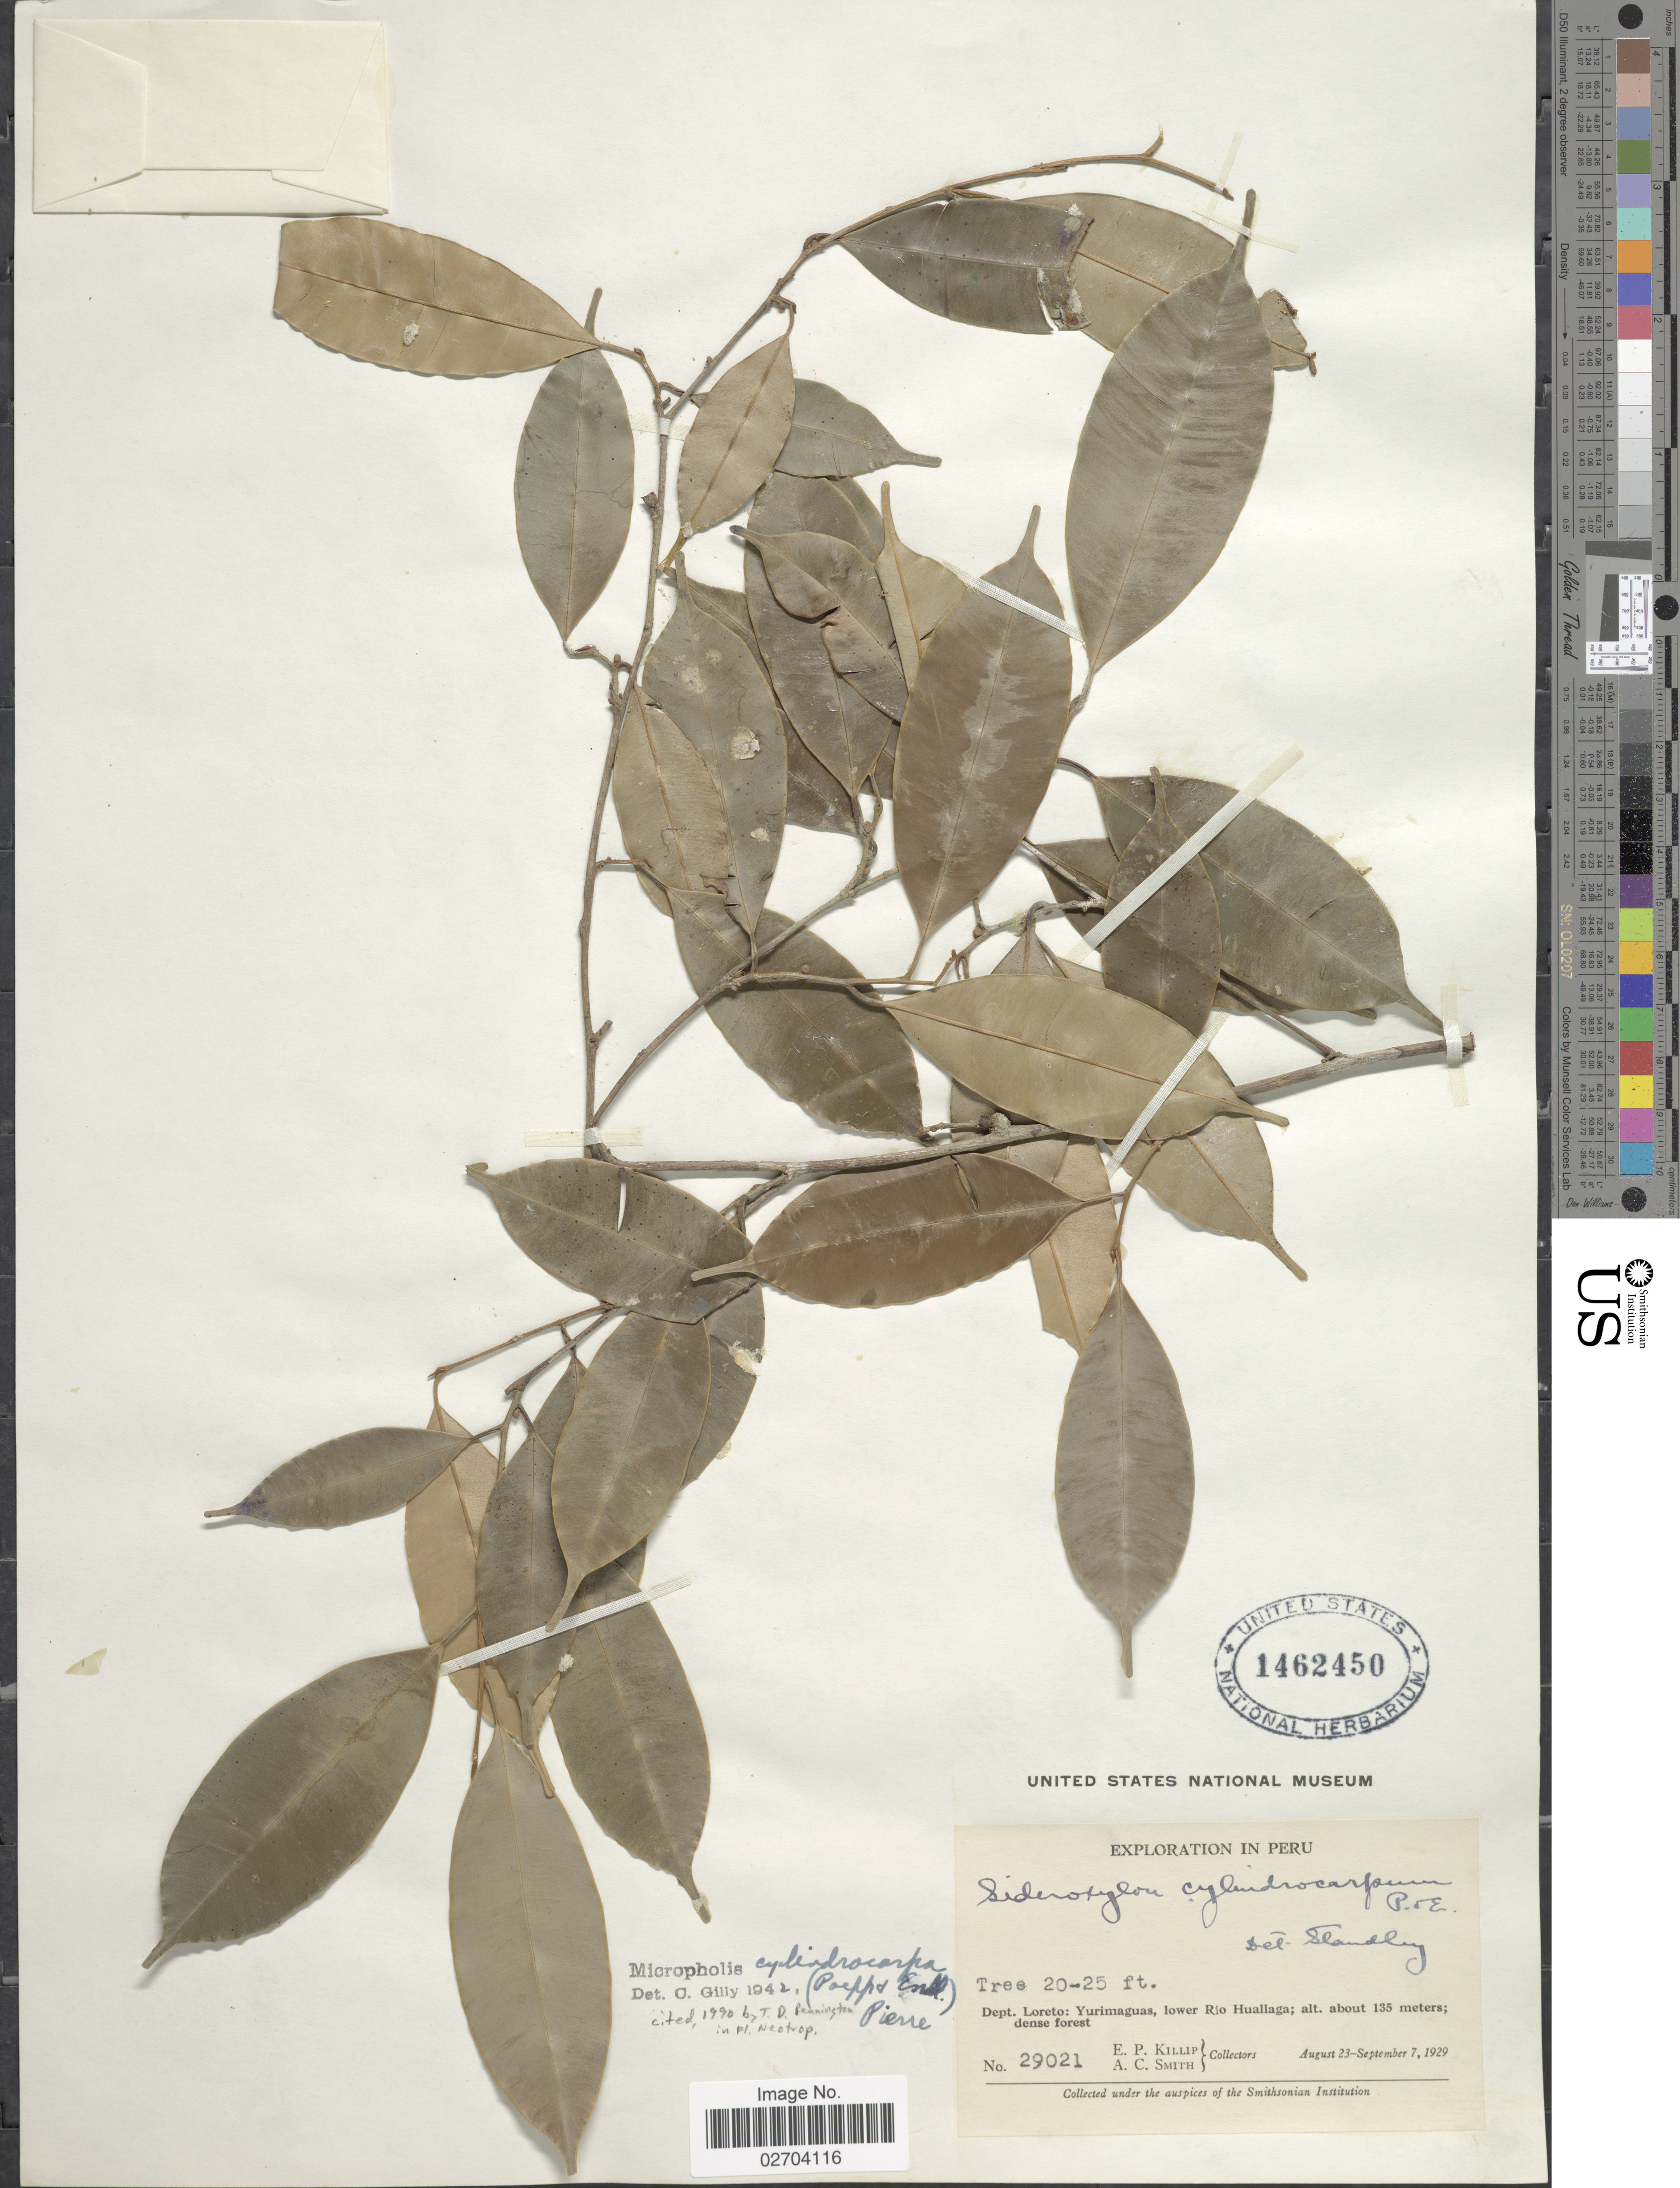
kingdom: Plantae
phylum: Tracheophyta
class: Magnoliopsida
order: Ericales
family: Sapotaceae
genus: Micropholis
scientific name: Micropholis cylindrocarpa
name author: (Poepp.) Pierre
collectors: E. P. Killip & A. C. Smith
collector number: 29021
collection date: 1929-08-23/1929-09-07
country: Peru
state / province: Loreto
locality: Dept. Loreto: Yurimaguas, lower Rio Huallaga.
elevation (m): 135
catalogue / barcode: US 1462450